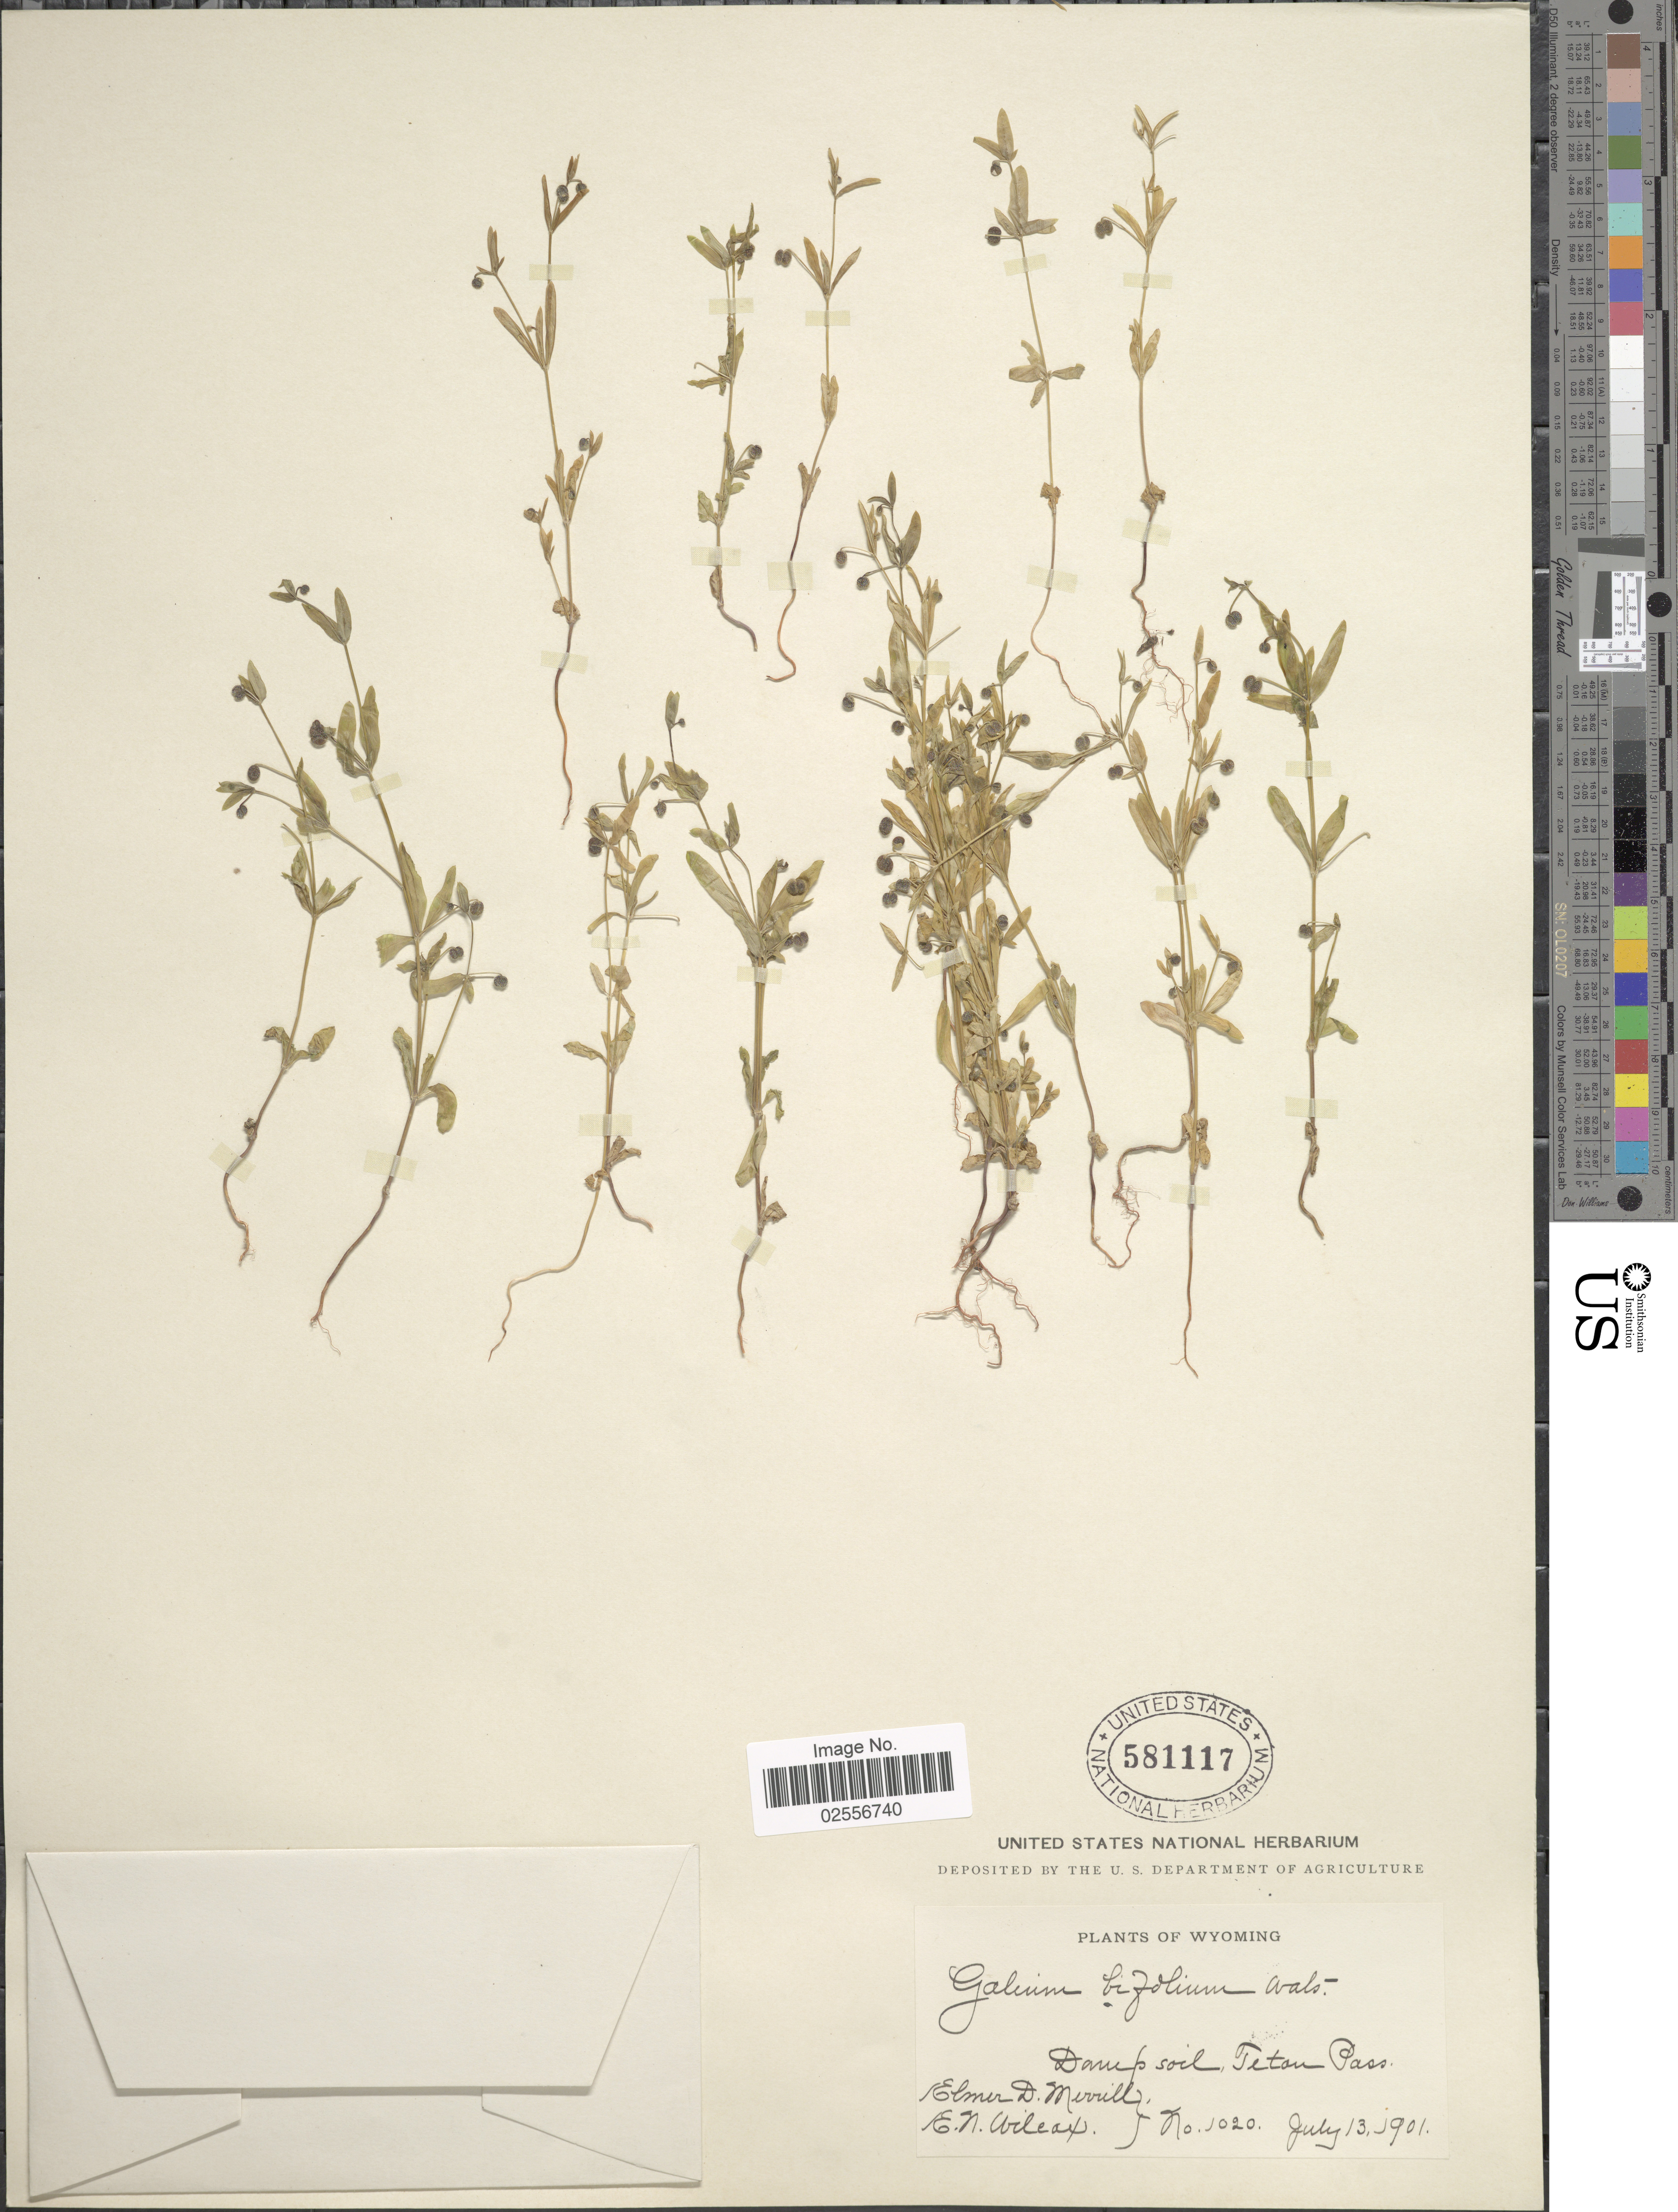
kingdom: Plantae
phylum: Tracheophyta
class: Magnoliopsida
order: Gentianales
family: Rubiaceae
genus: Galium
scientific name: Galium bifolium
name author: S. Watson in C. King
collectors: E. D. Merrill & E. Wilcox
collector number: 1020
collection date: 1901-07-13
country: United States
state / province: Wyoming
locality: Damp soil, Tetan Pass.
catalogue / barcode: US 581117